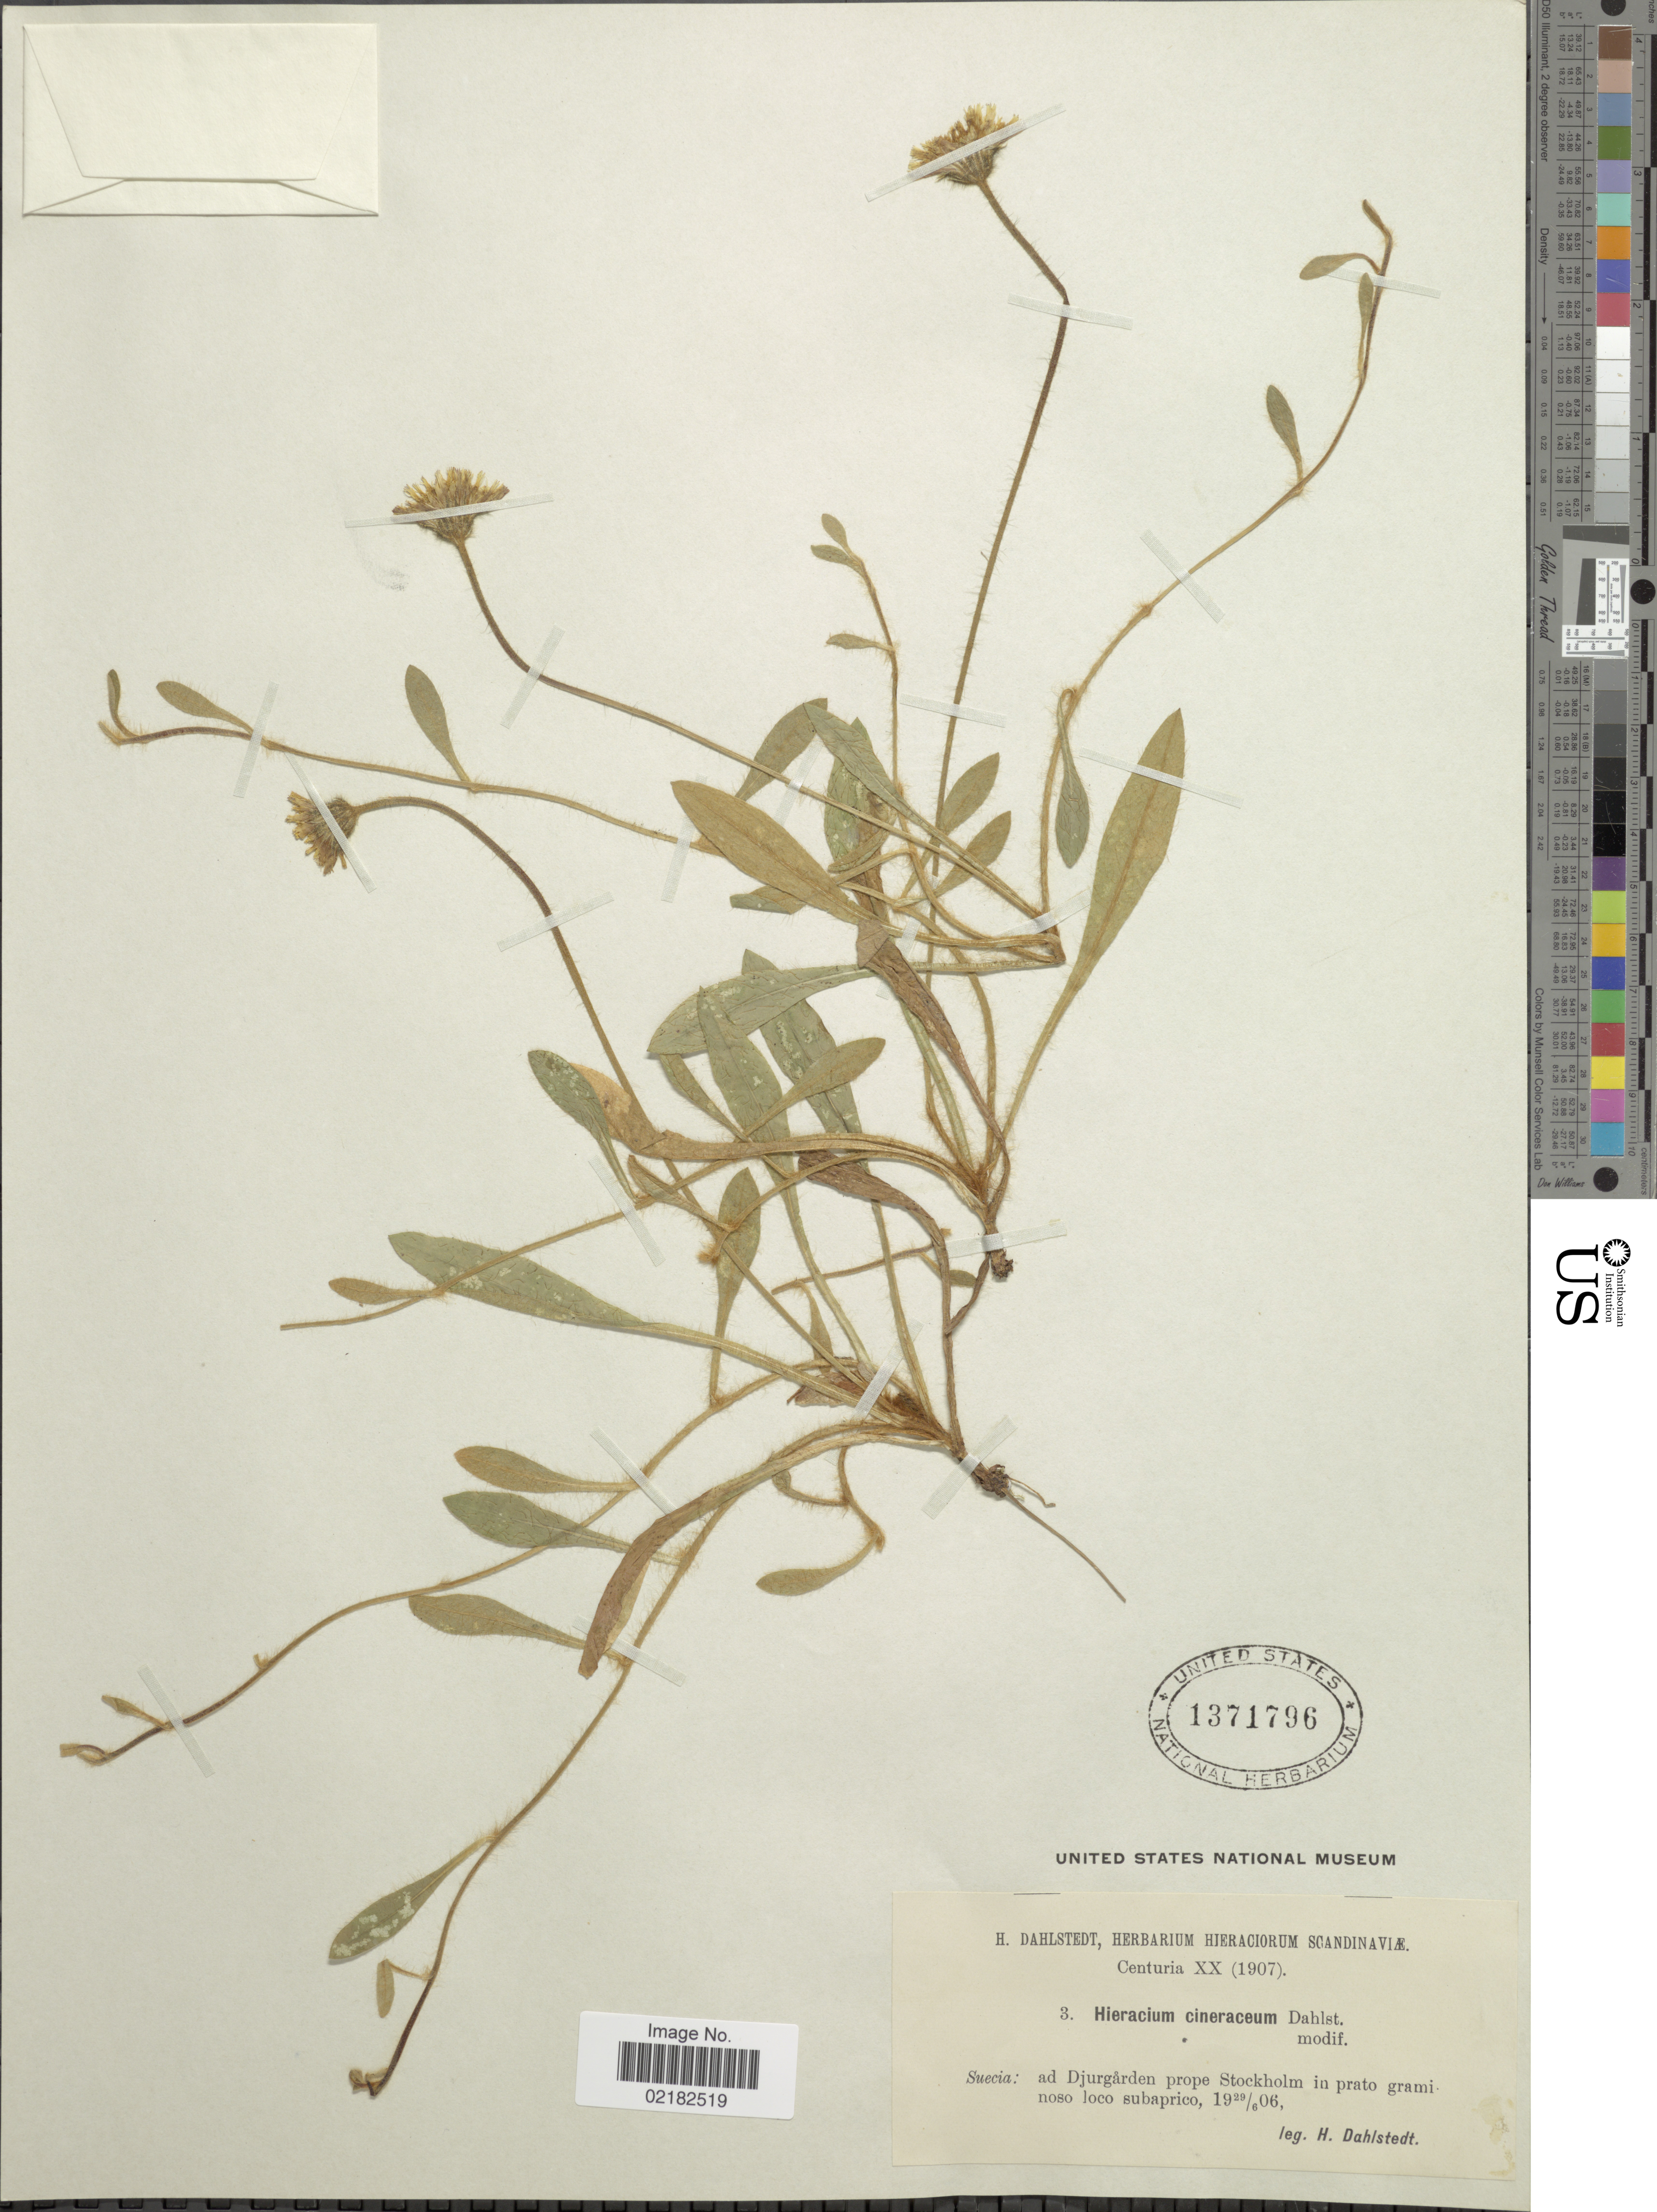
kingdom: Plantae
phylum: Tracheophyta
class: Magnoliopsida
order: Asterales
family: Asteraceae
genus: Hieracium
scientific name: Hieracium repandulare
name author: Druce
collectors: H. G. Dahlstedt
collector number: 3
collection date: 1906-06-29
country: Sweden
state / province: Stockholm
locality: Suecia, ad Djurgarden prope Stockholm in prato grami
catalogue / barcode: US 1371796